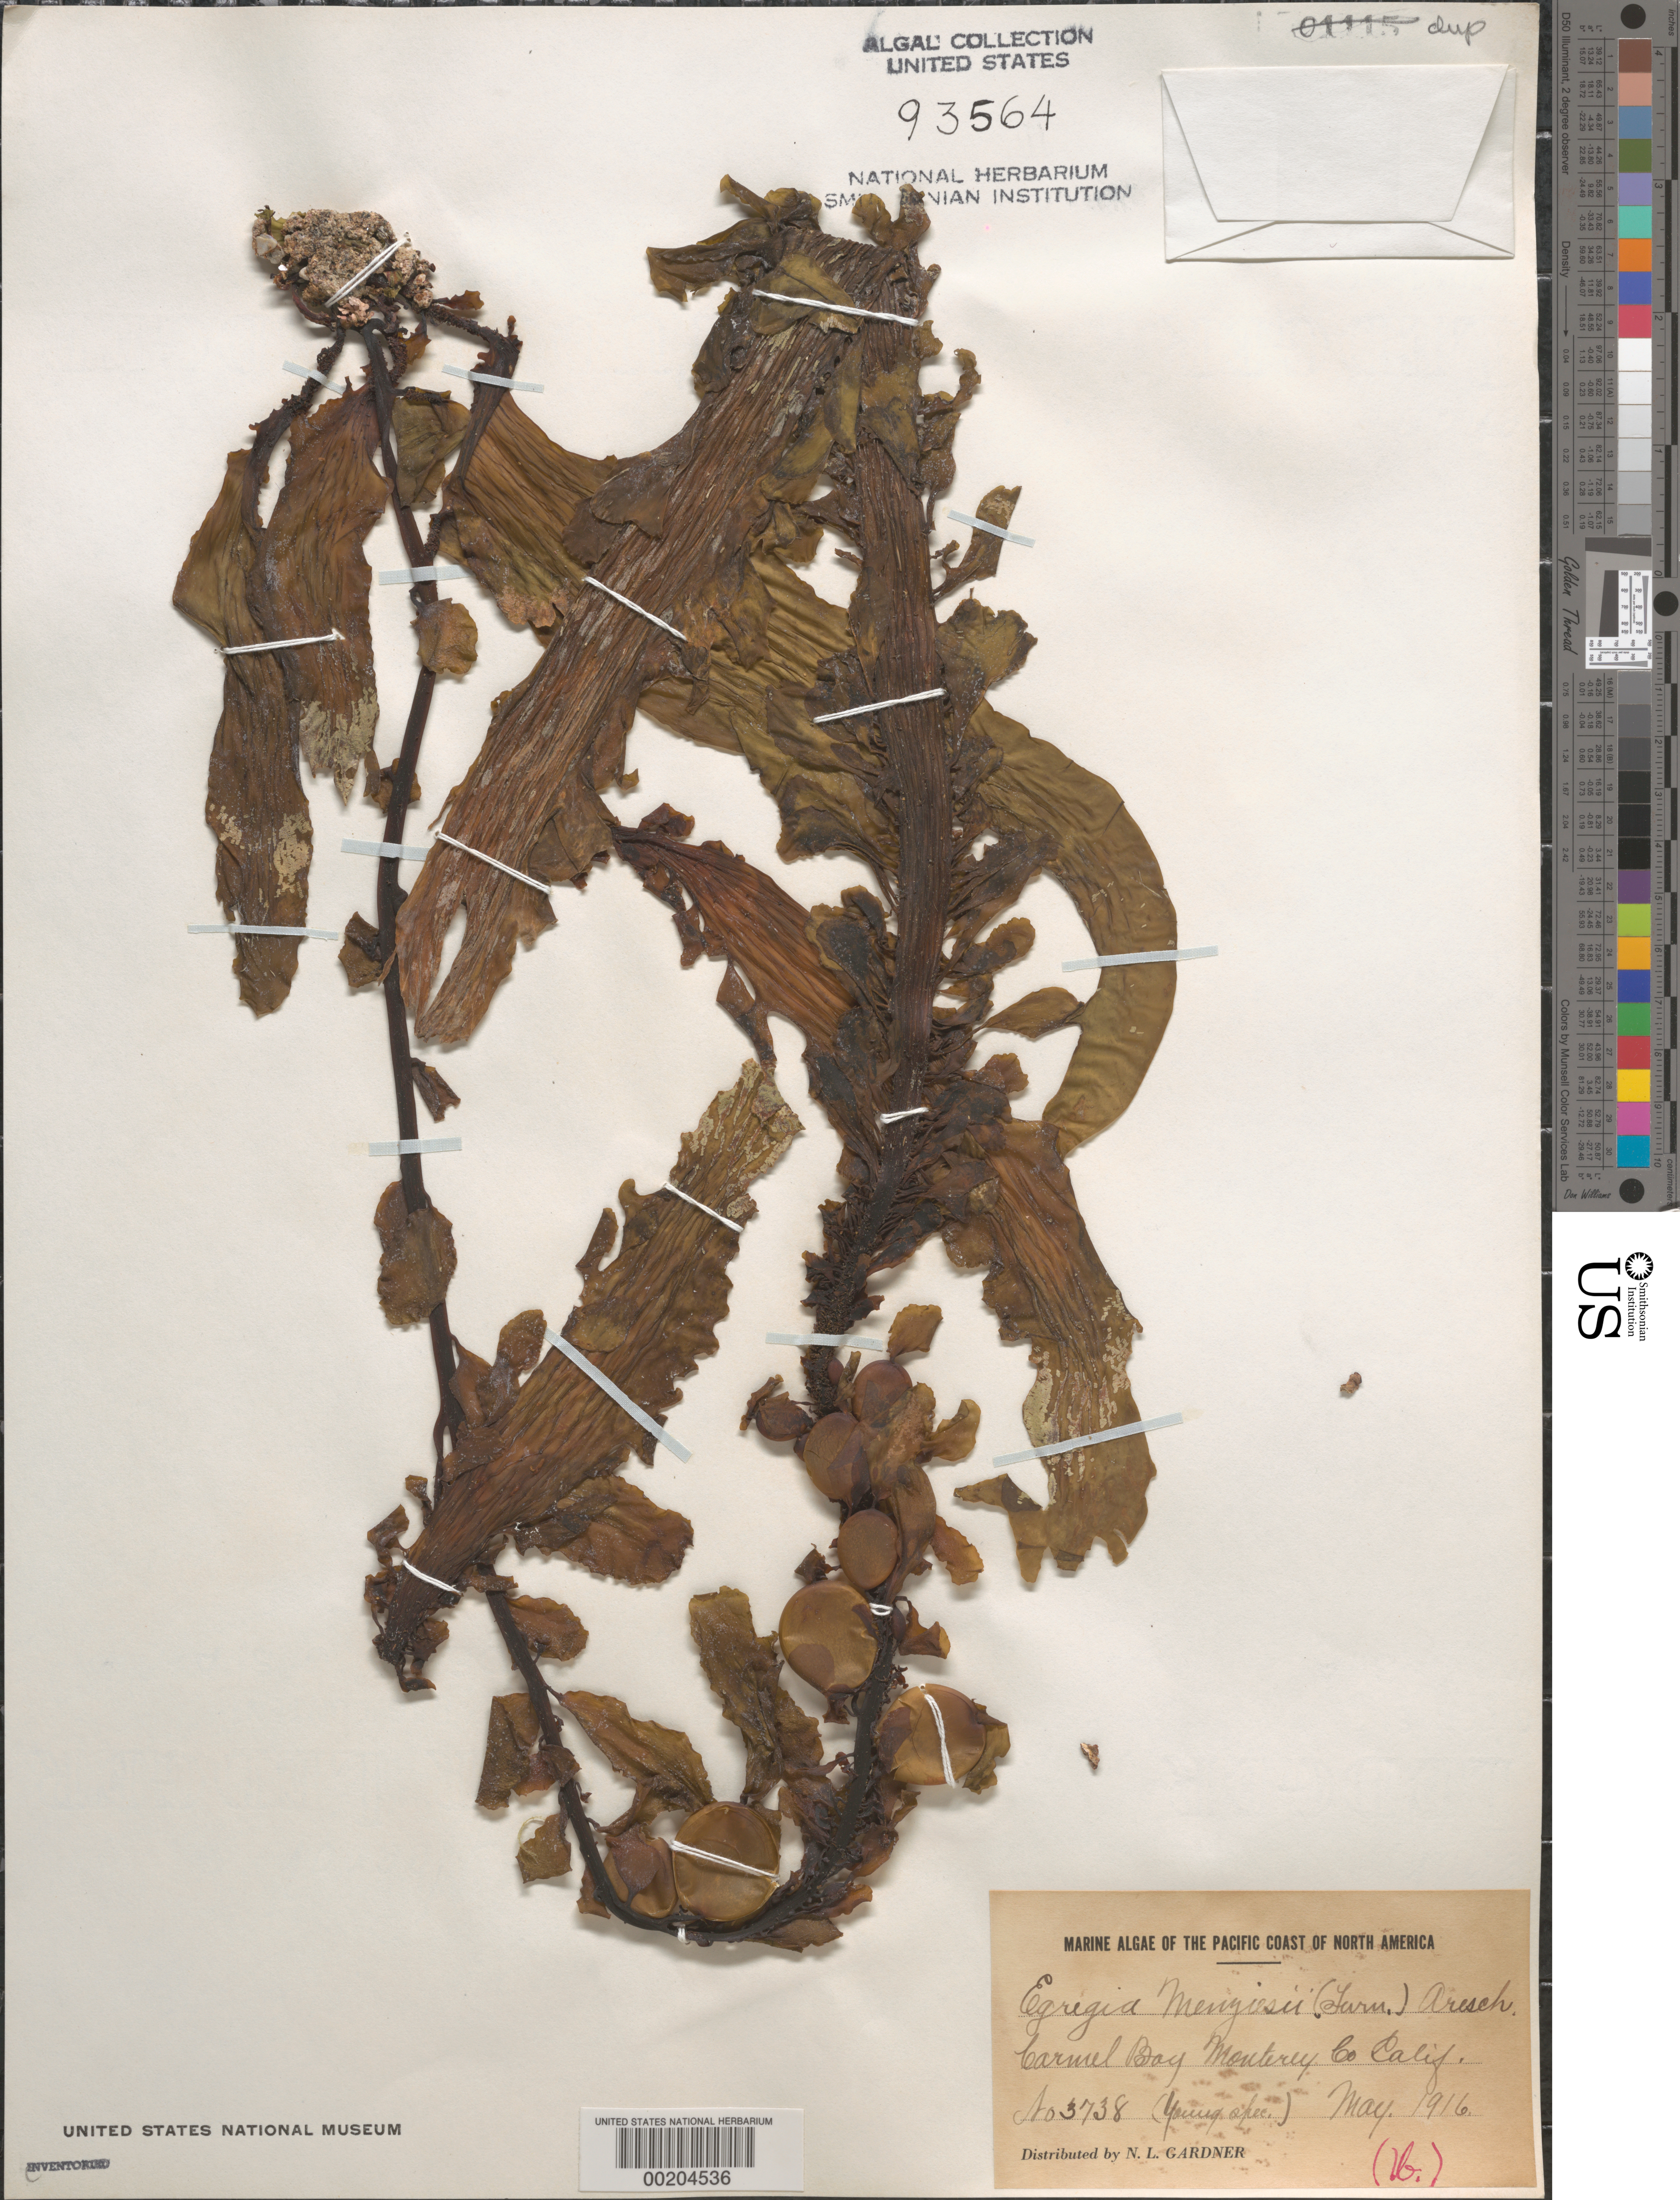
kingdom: Chromista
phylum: Ochrophyta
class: Phaeophyceae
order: Laminariales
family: Lessoniaceae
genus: Egregia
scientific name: Egregia menziesii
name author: (Turner) Aresch.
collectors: N. Gardner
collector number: NLG 3738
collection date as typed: May 1916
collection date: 1916-05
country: United States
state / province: California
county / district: Monterey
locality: Carmel Bay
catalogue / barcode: US 93564